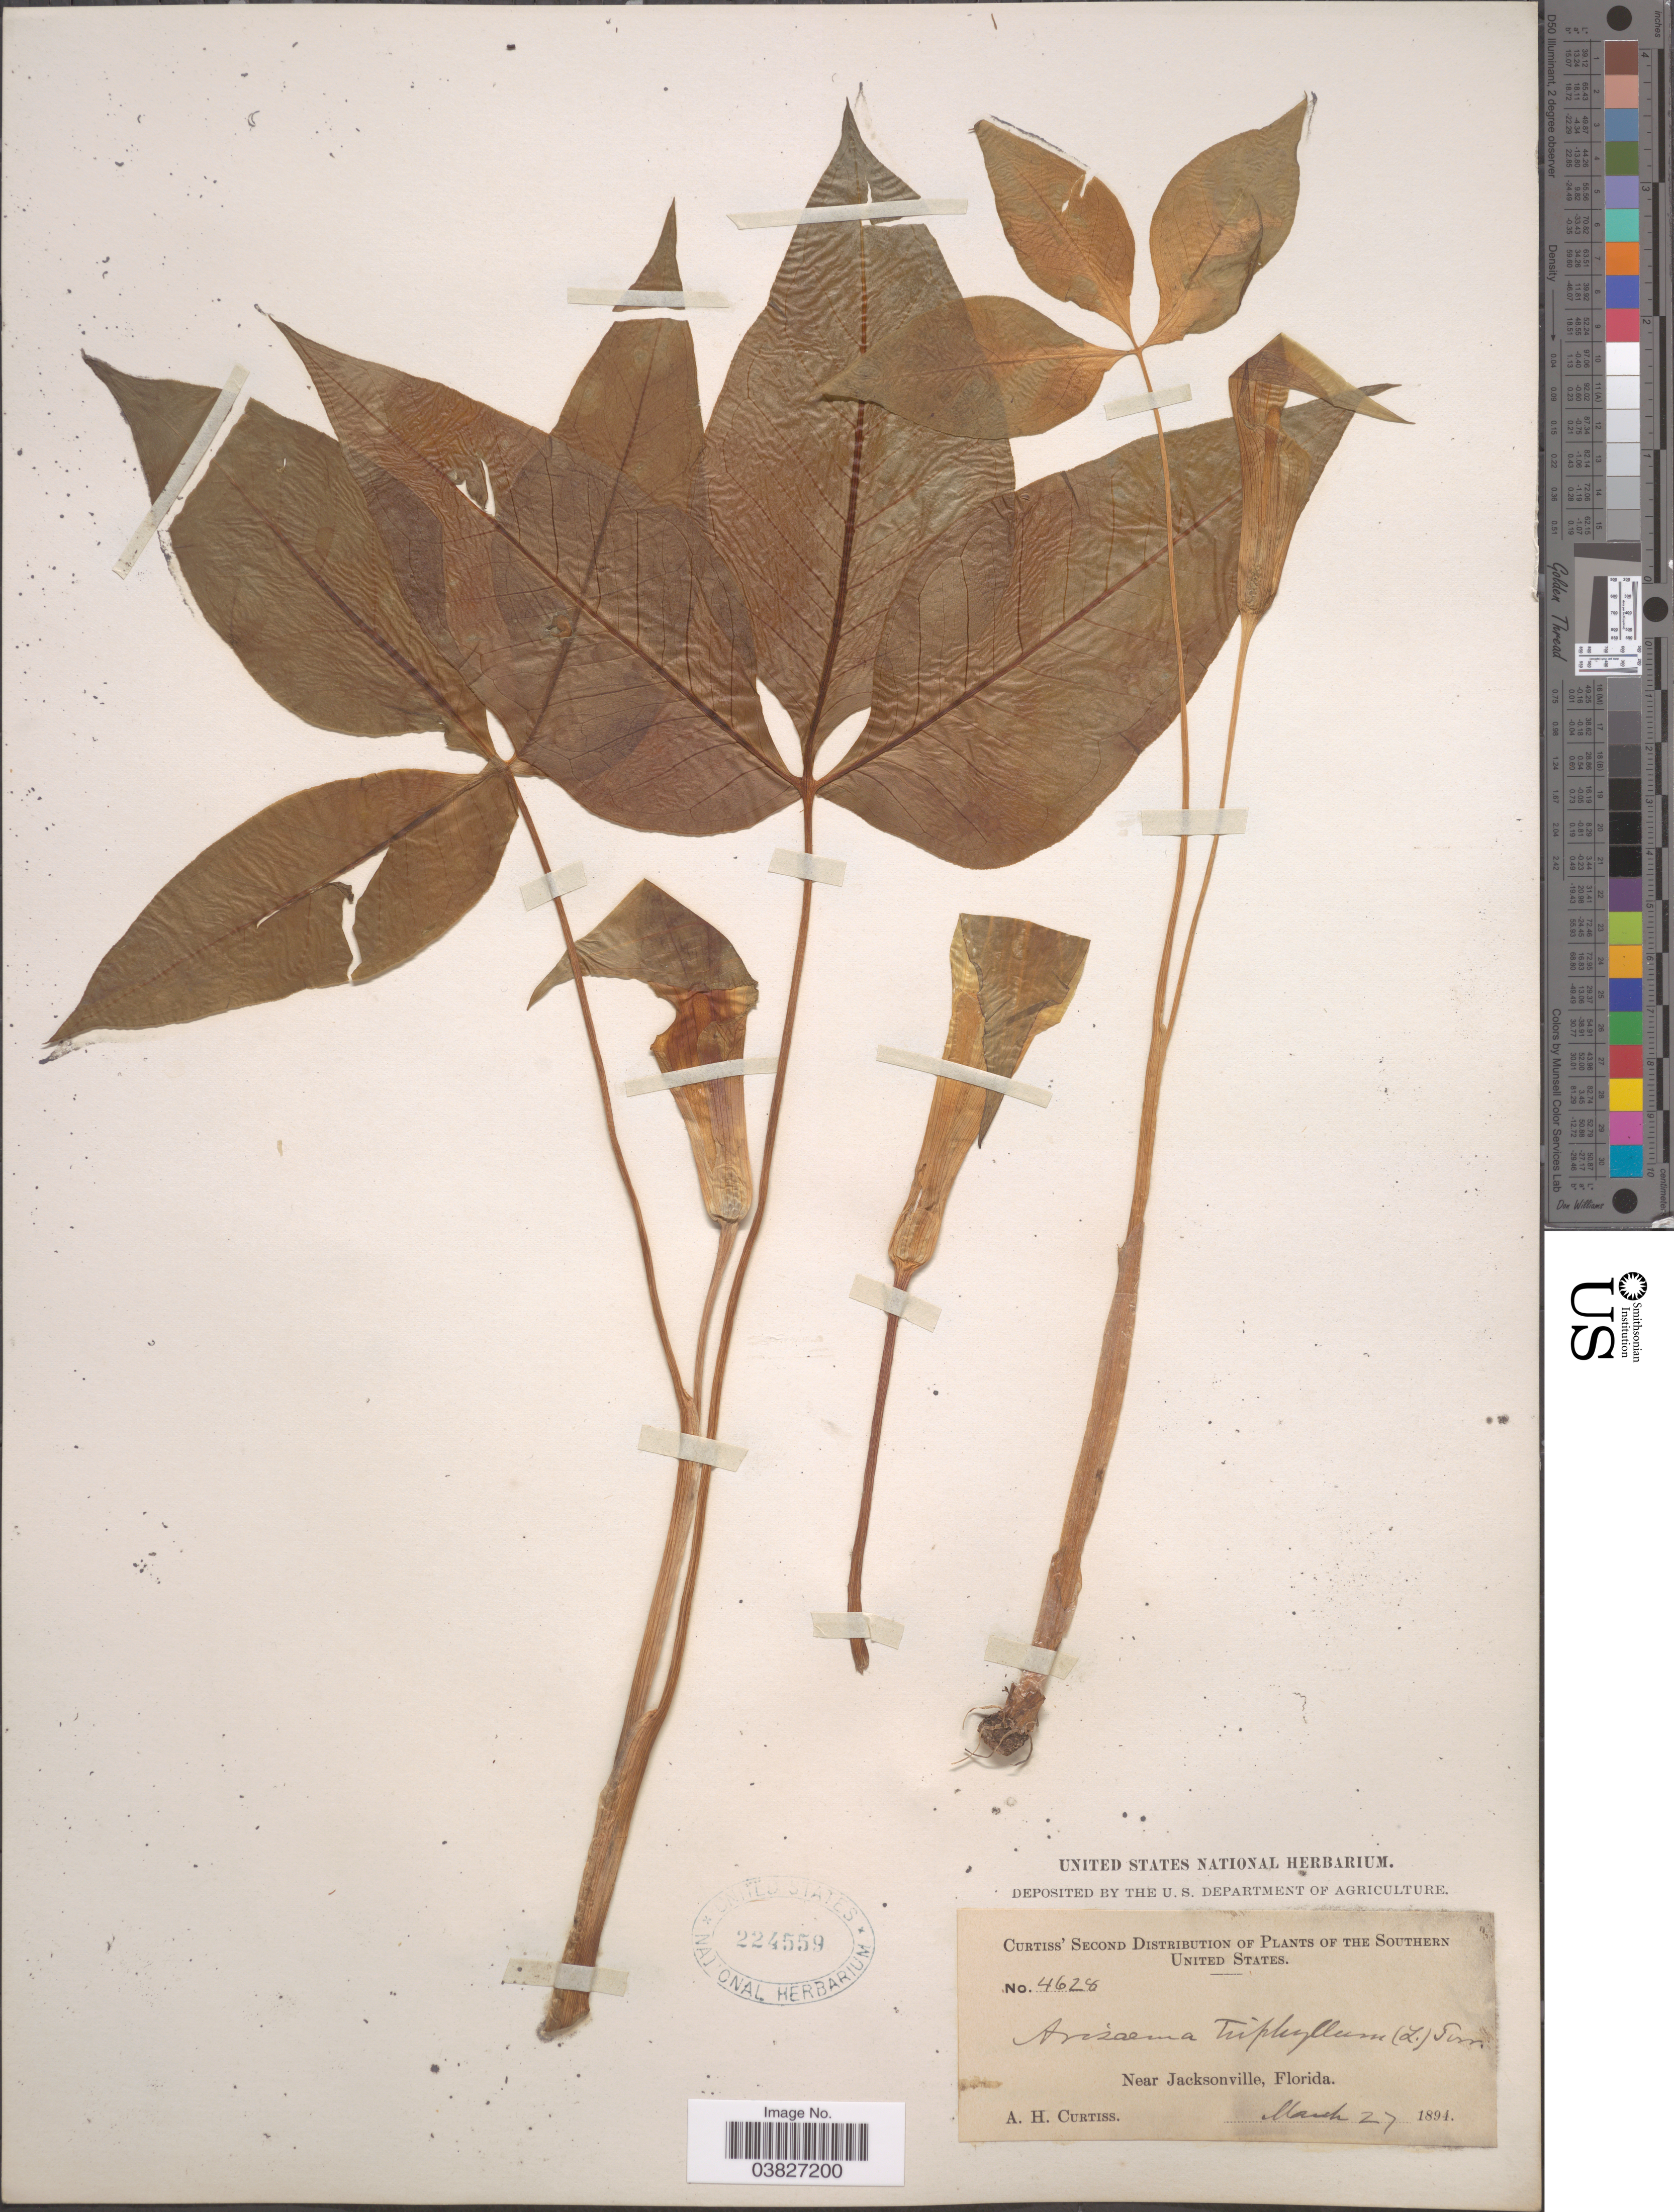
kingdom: Plantae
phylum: Tracheophyta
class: Liliopsida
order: Alismatales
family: Araceae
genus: Arisaema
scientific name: Arisaema triphyllum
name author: (L.) Schott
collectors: A. H. Curtiss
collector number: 4628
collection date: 1894-03-27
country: United States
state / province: Florida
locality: The Southern United States. Near Jacksonville.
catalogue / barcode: US 224559